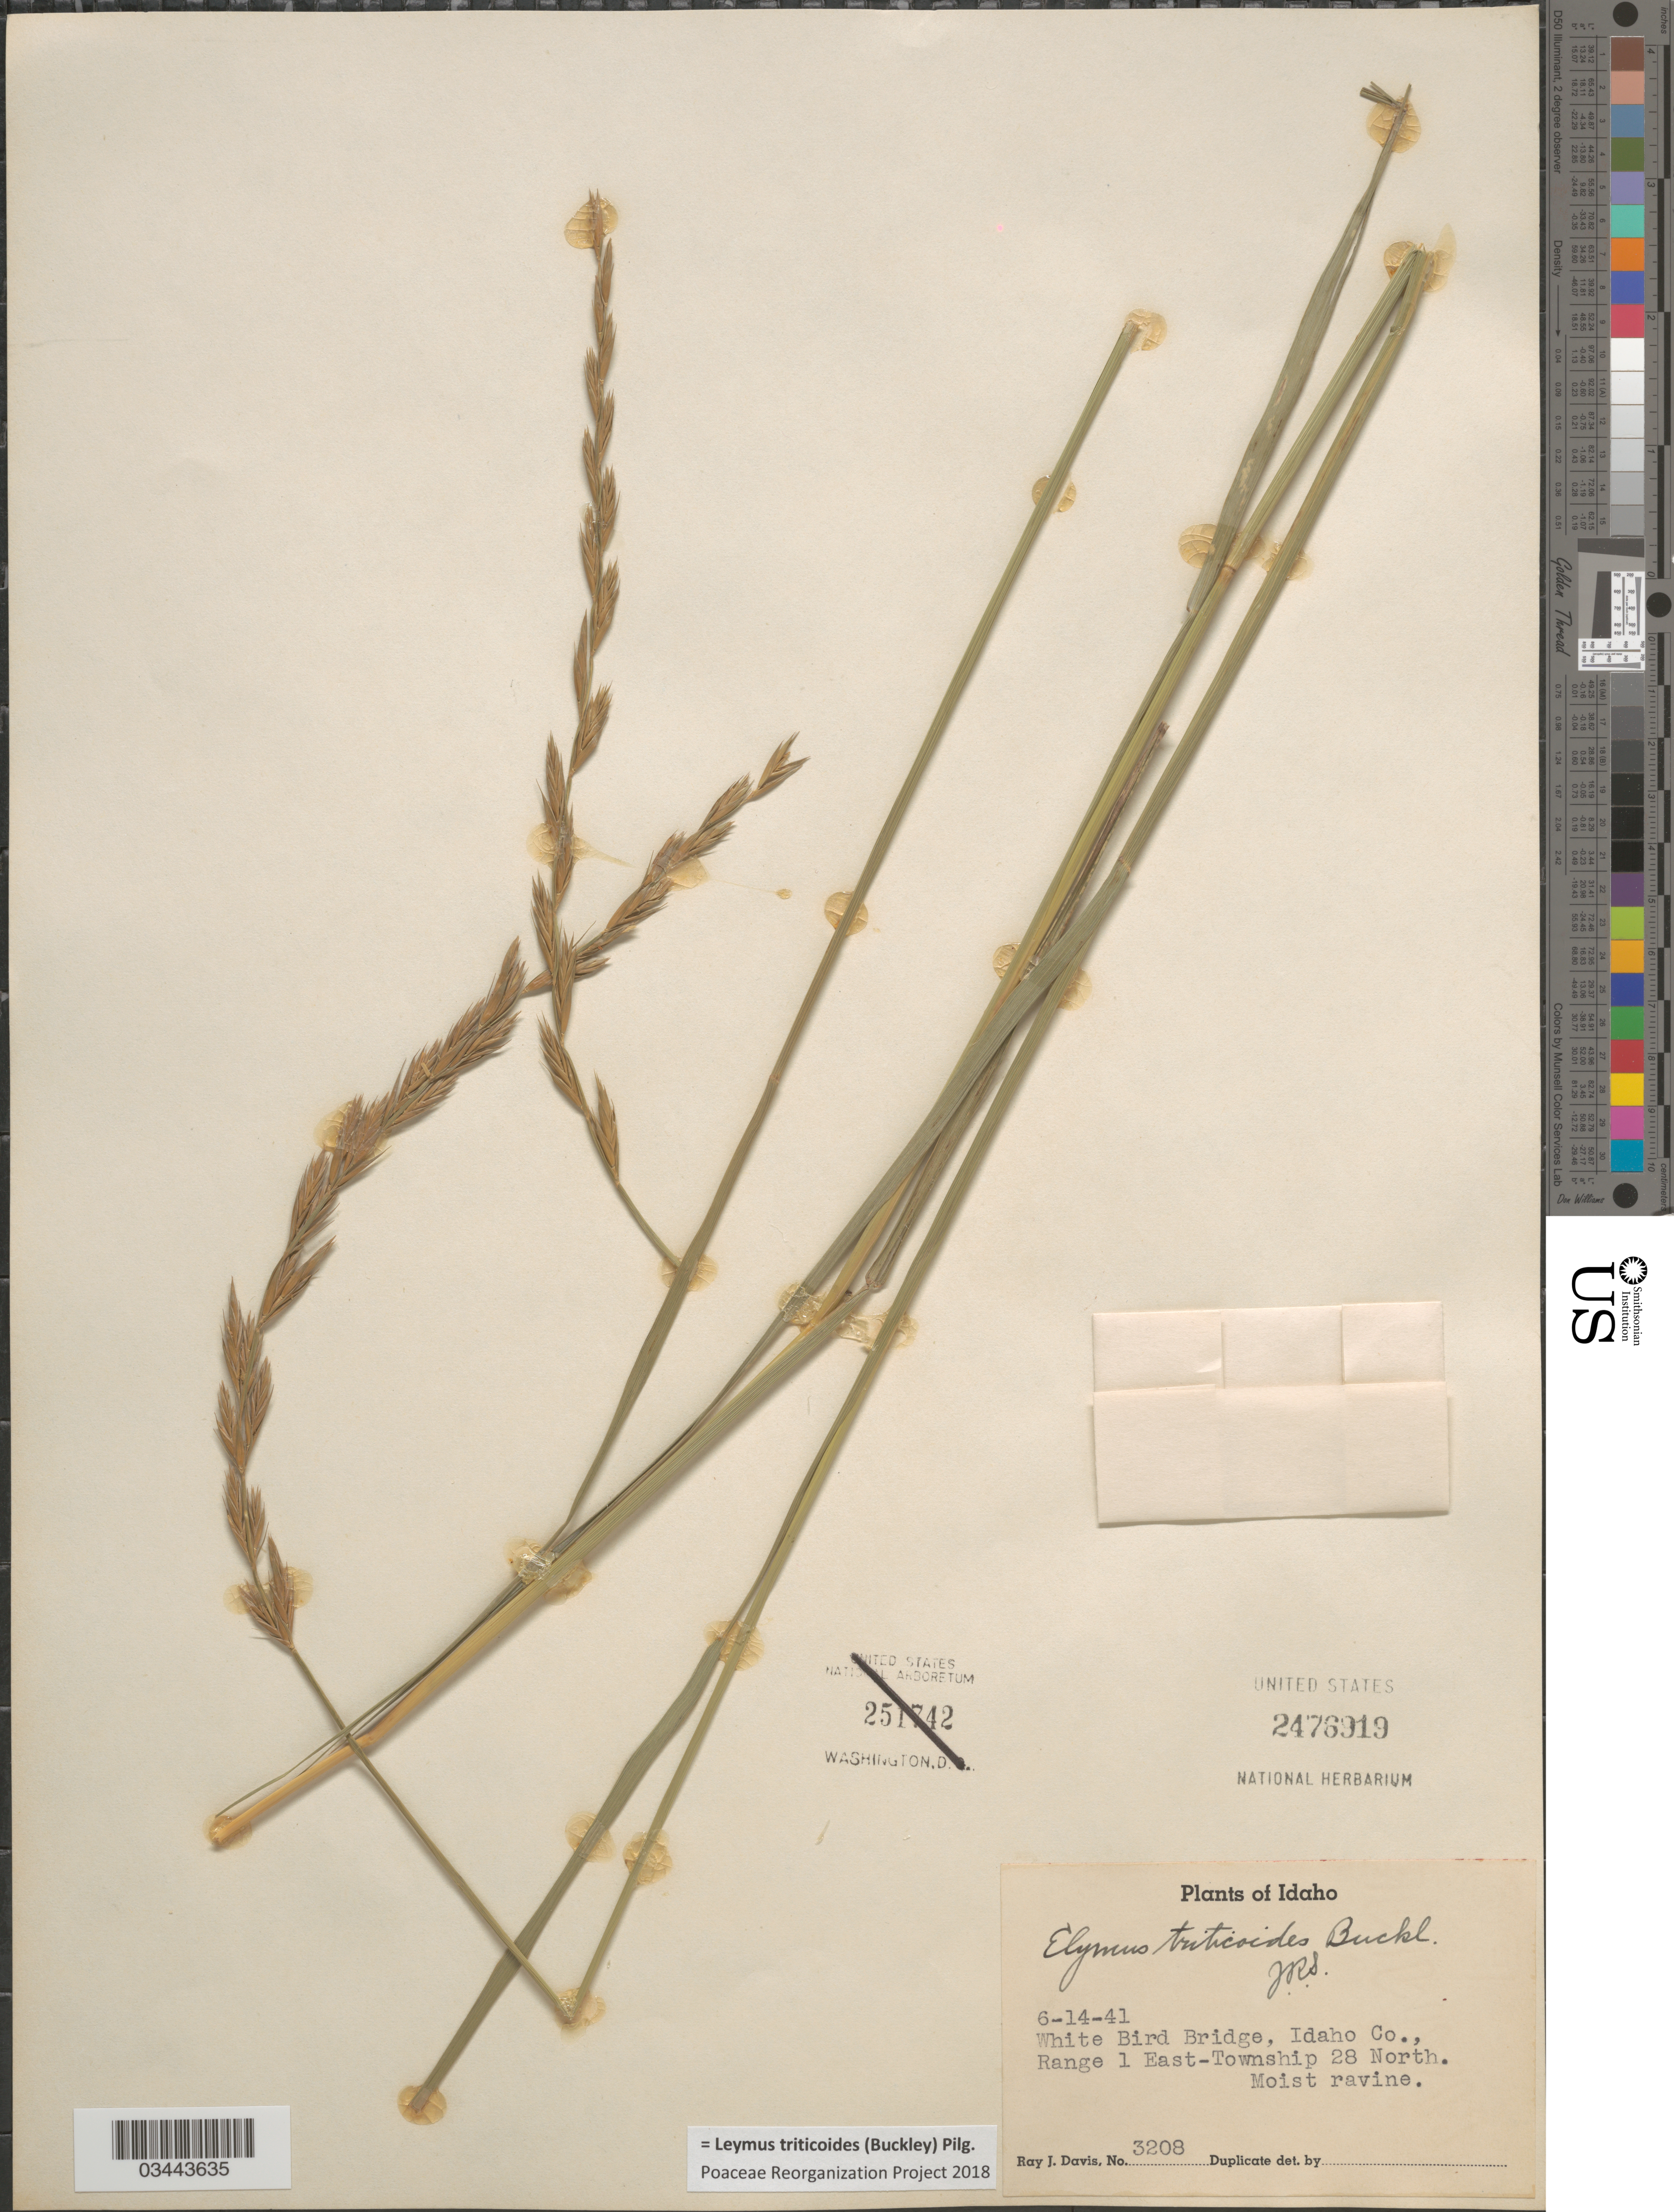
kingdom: Plantae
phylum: Tracheophyta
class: Liliopsida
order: Poales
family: Poaceae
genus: Leymus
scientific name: Leymus triticoides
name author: (Buckley) Pilg.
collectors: R. Davis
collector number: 3208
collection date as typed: Transcribed d/m/y: 14/6/41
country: United States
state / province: Idaho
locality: White Bird Bridge, Idaho Co., Range 1 East-Township 28 North.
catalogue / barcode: US 2476919